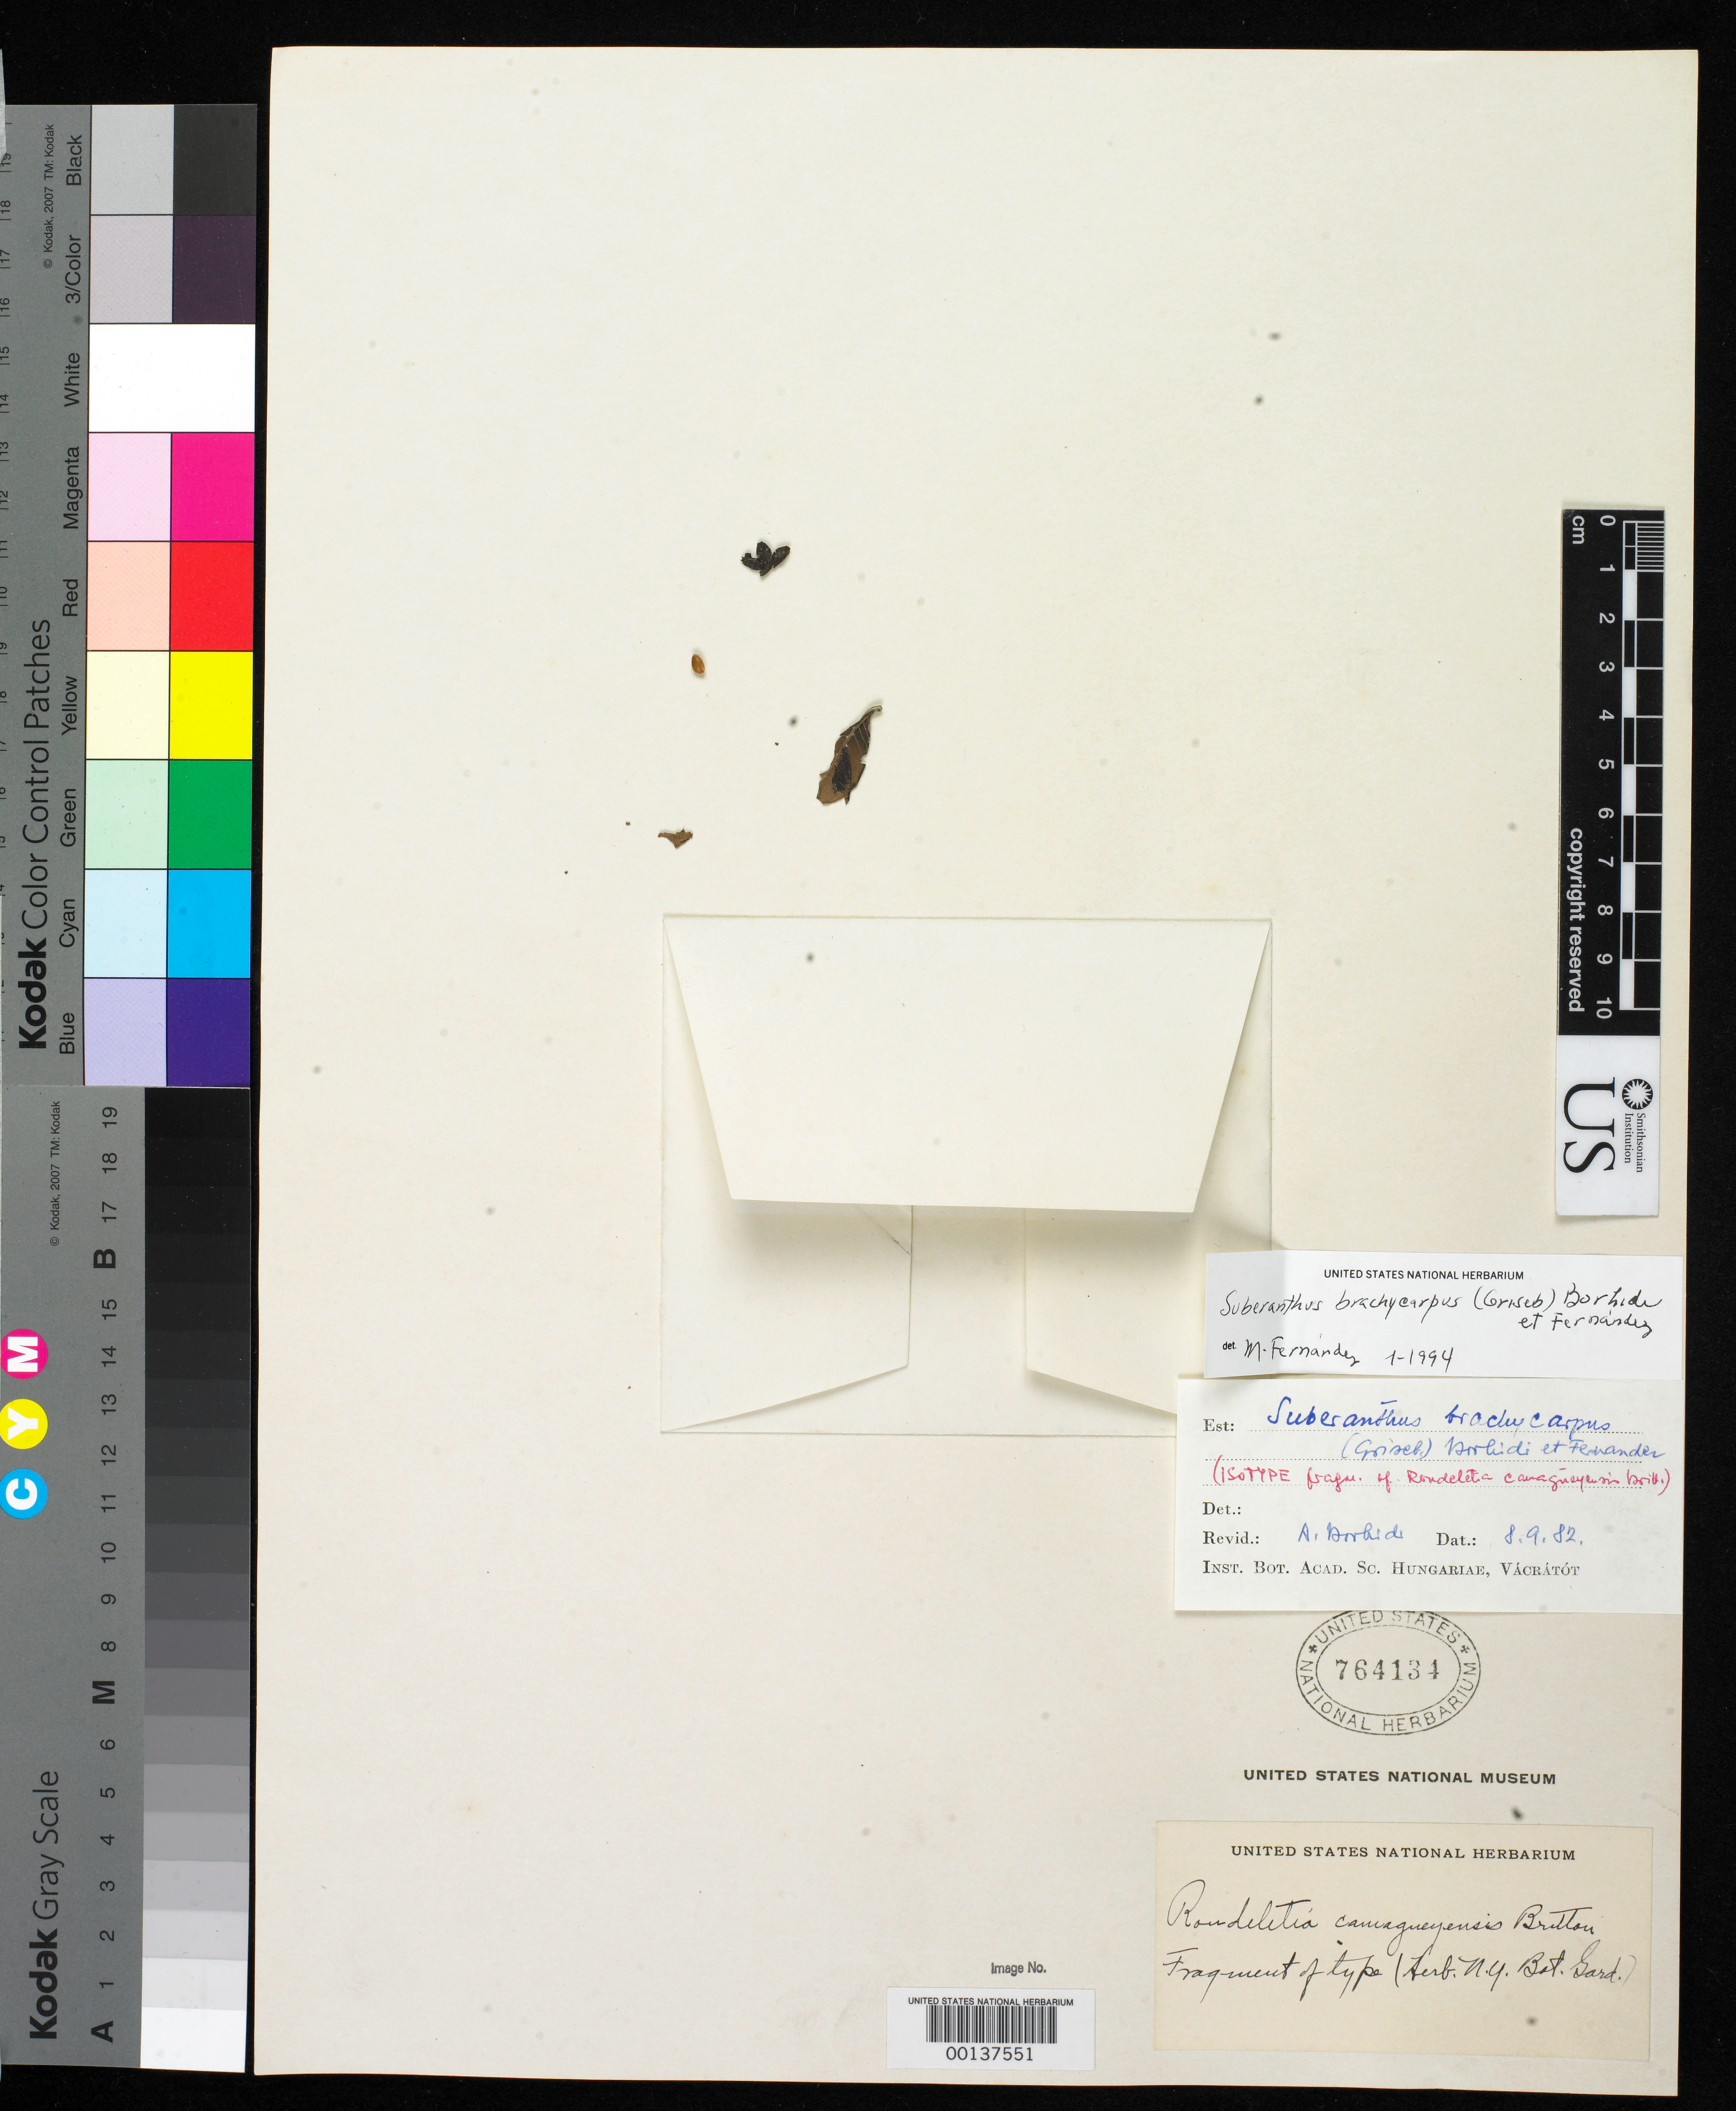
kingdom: Plantae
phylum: Tracheophyta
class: Magnoliopsida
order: Gentianales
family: Rubiaceae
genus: Rondeletia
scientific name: Rondeletia camagueyensis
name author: Britton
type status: Type Fragment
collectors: N. Britton & C. Hollick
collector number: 13206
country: Cuba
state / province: Camagüey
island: Greater Antilles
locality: Arroyo.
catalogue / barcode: US 764134